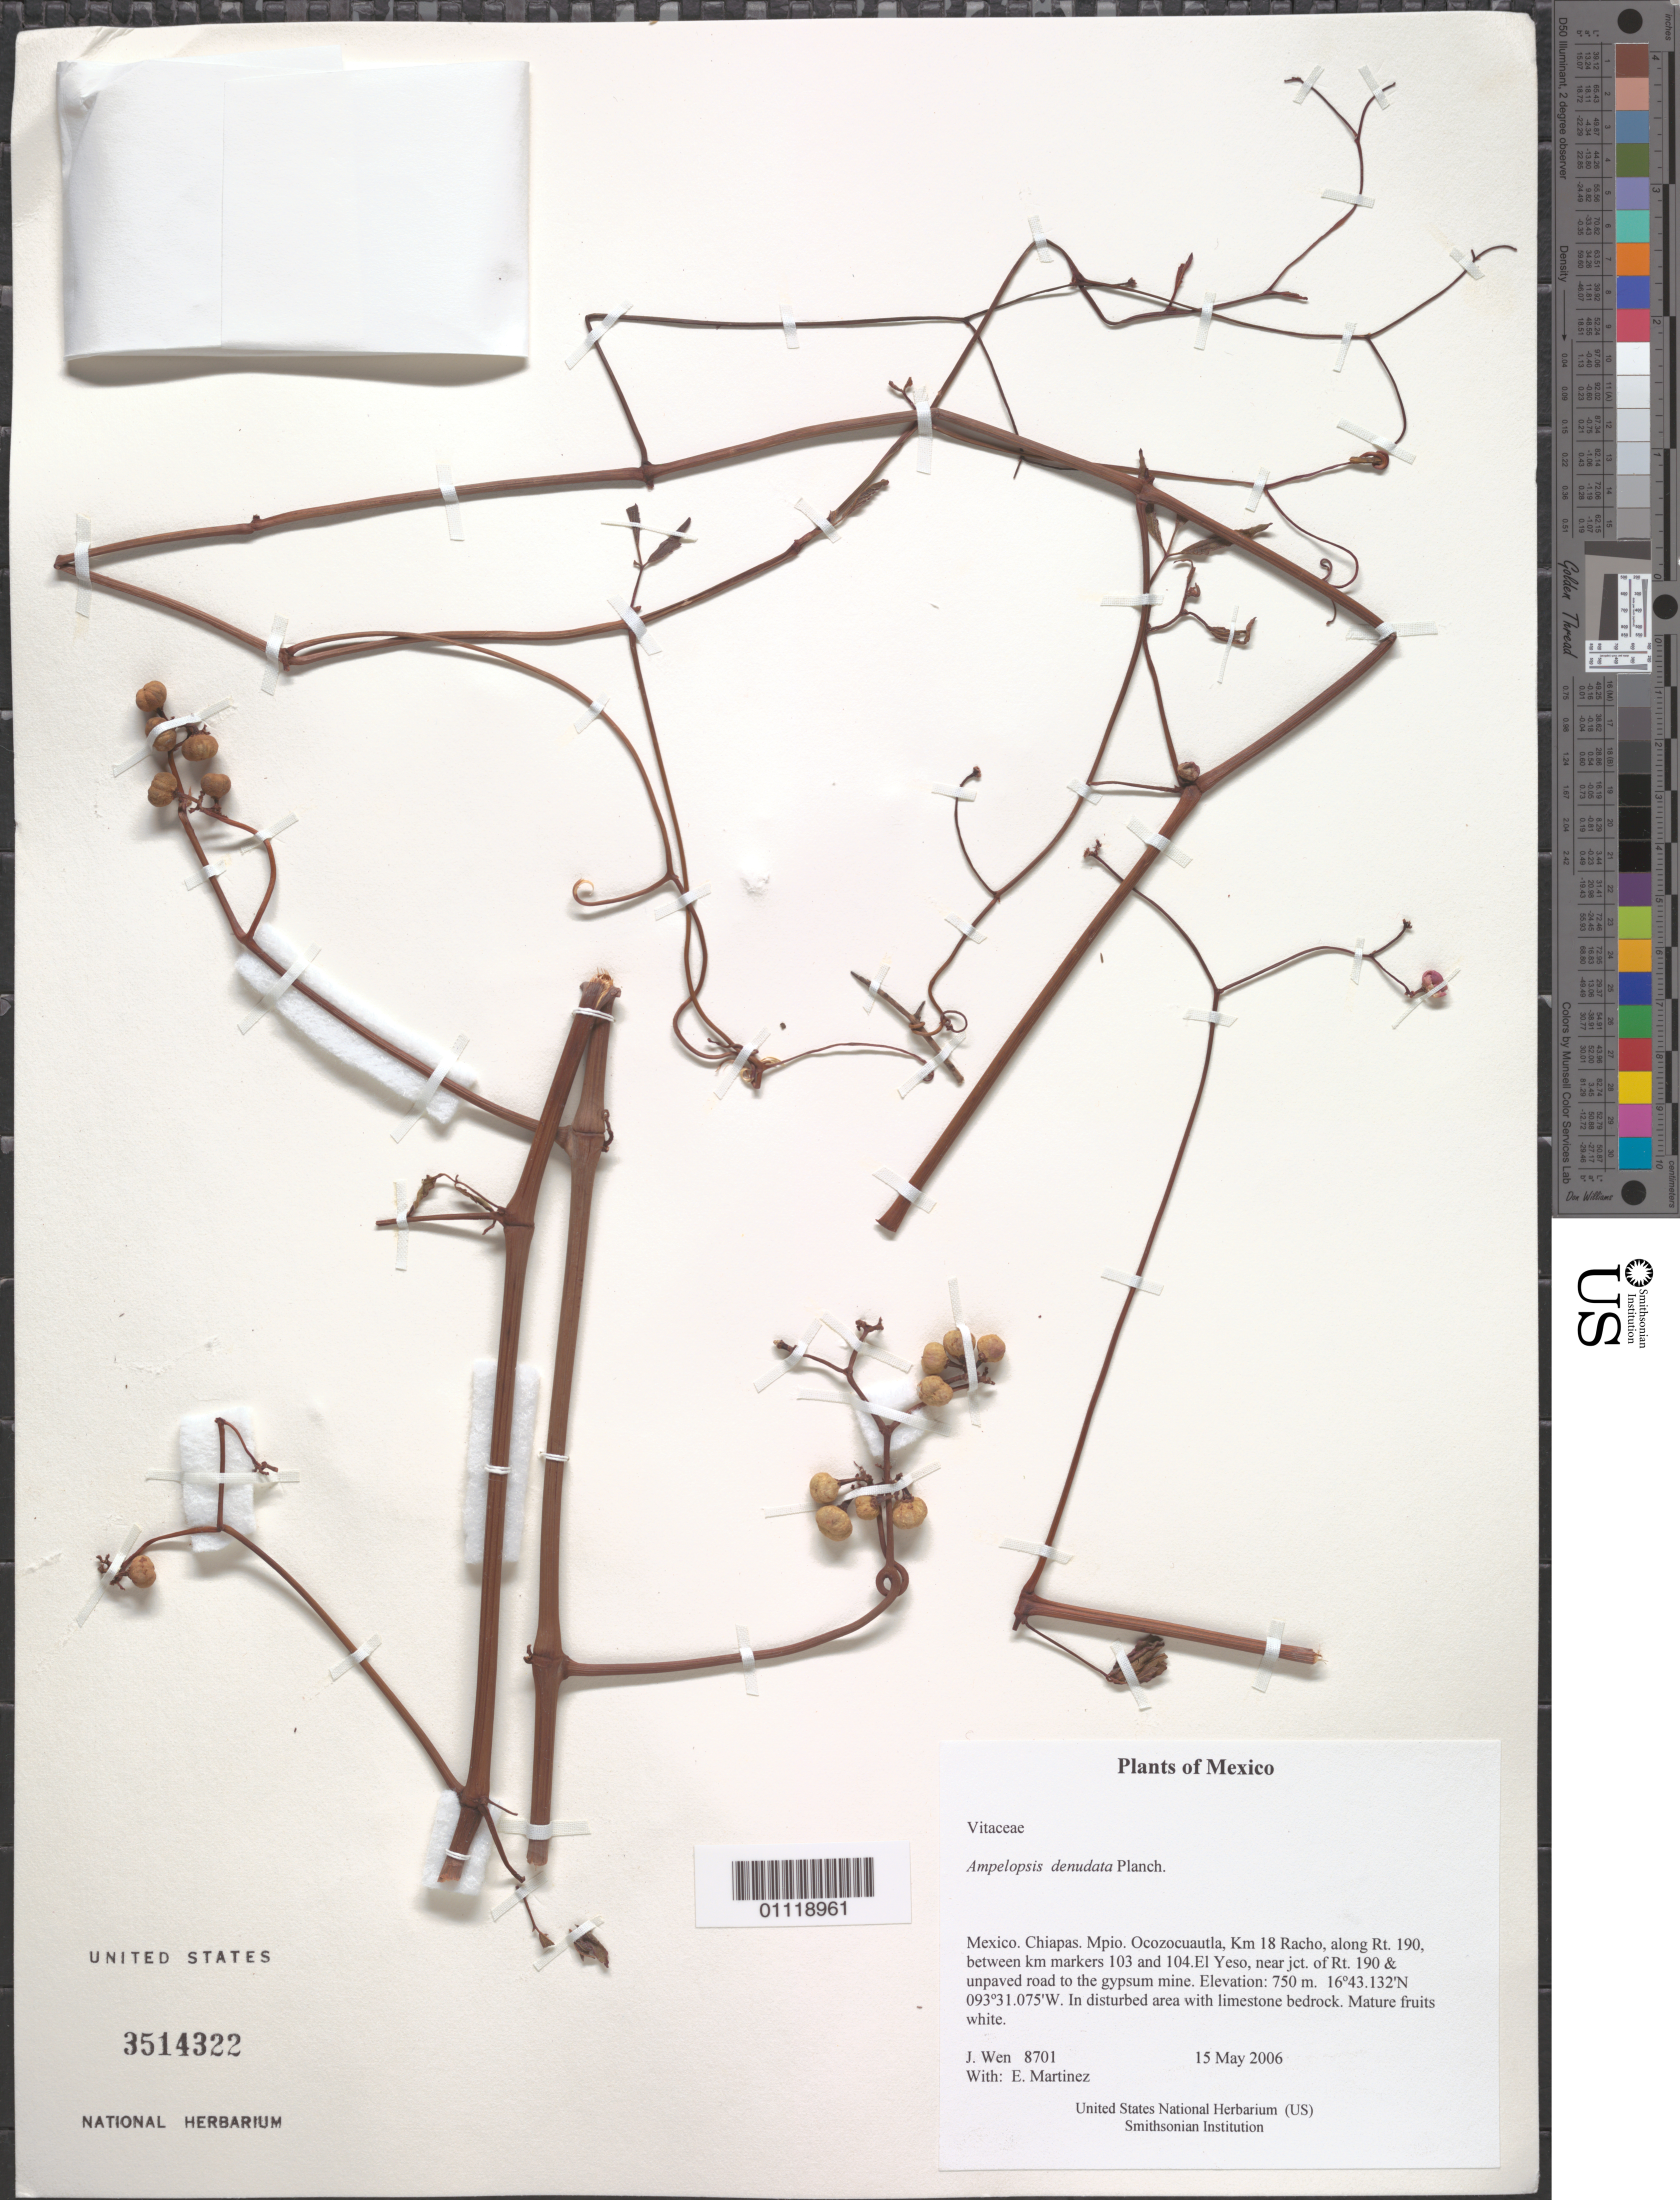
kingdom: Plantae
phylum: Tracheophyta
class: Magnoliopsida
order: Vitales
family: Vitaceae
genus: Ampelopsis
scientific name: Ampelopsis denudata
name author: Planch.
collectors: J. Wen & E. M. Martínez S.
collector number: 8701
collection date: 2006-05-15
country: Mexico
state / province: Chiapas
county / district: Mpio. Ocozocuautla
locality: Km 18 Racho, along Rt 190, between km markers 103 and 104. El Yeso, near jct of Rt 190 & unpaved road to the gypsum mine.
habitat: In disturbed area with limestone bedrock.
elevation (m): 750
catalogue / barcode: US 3514322